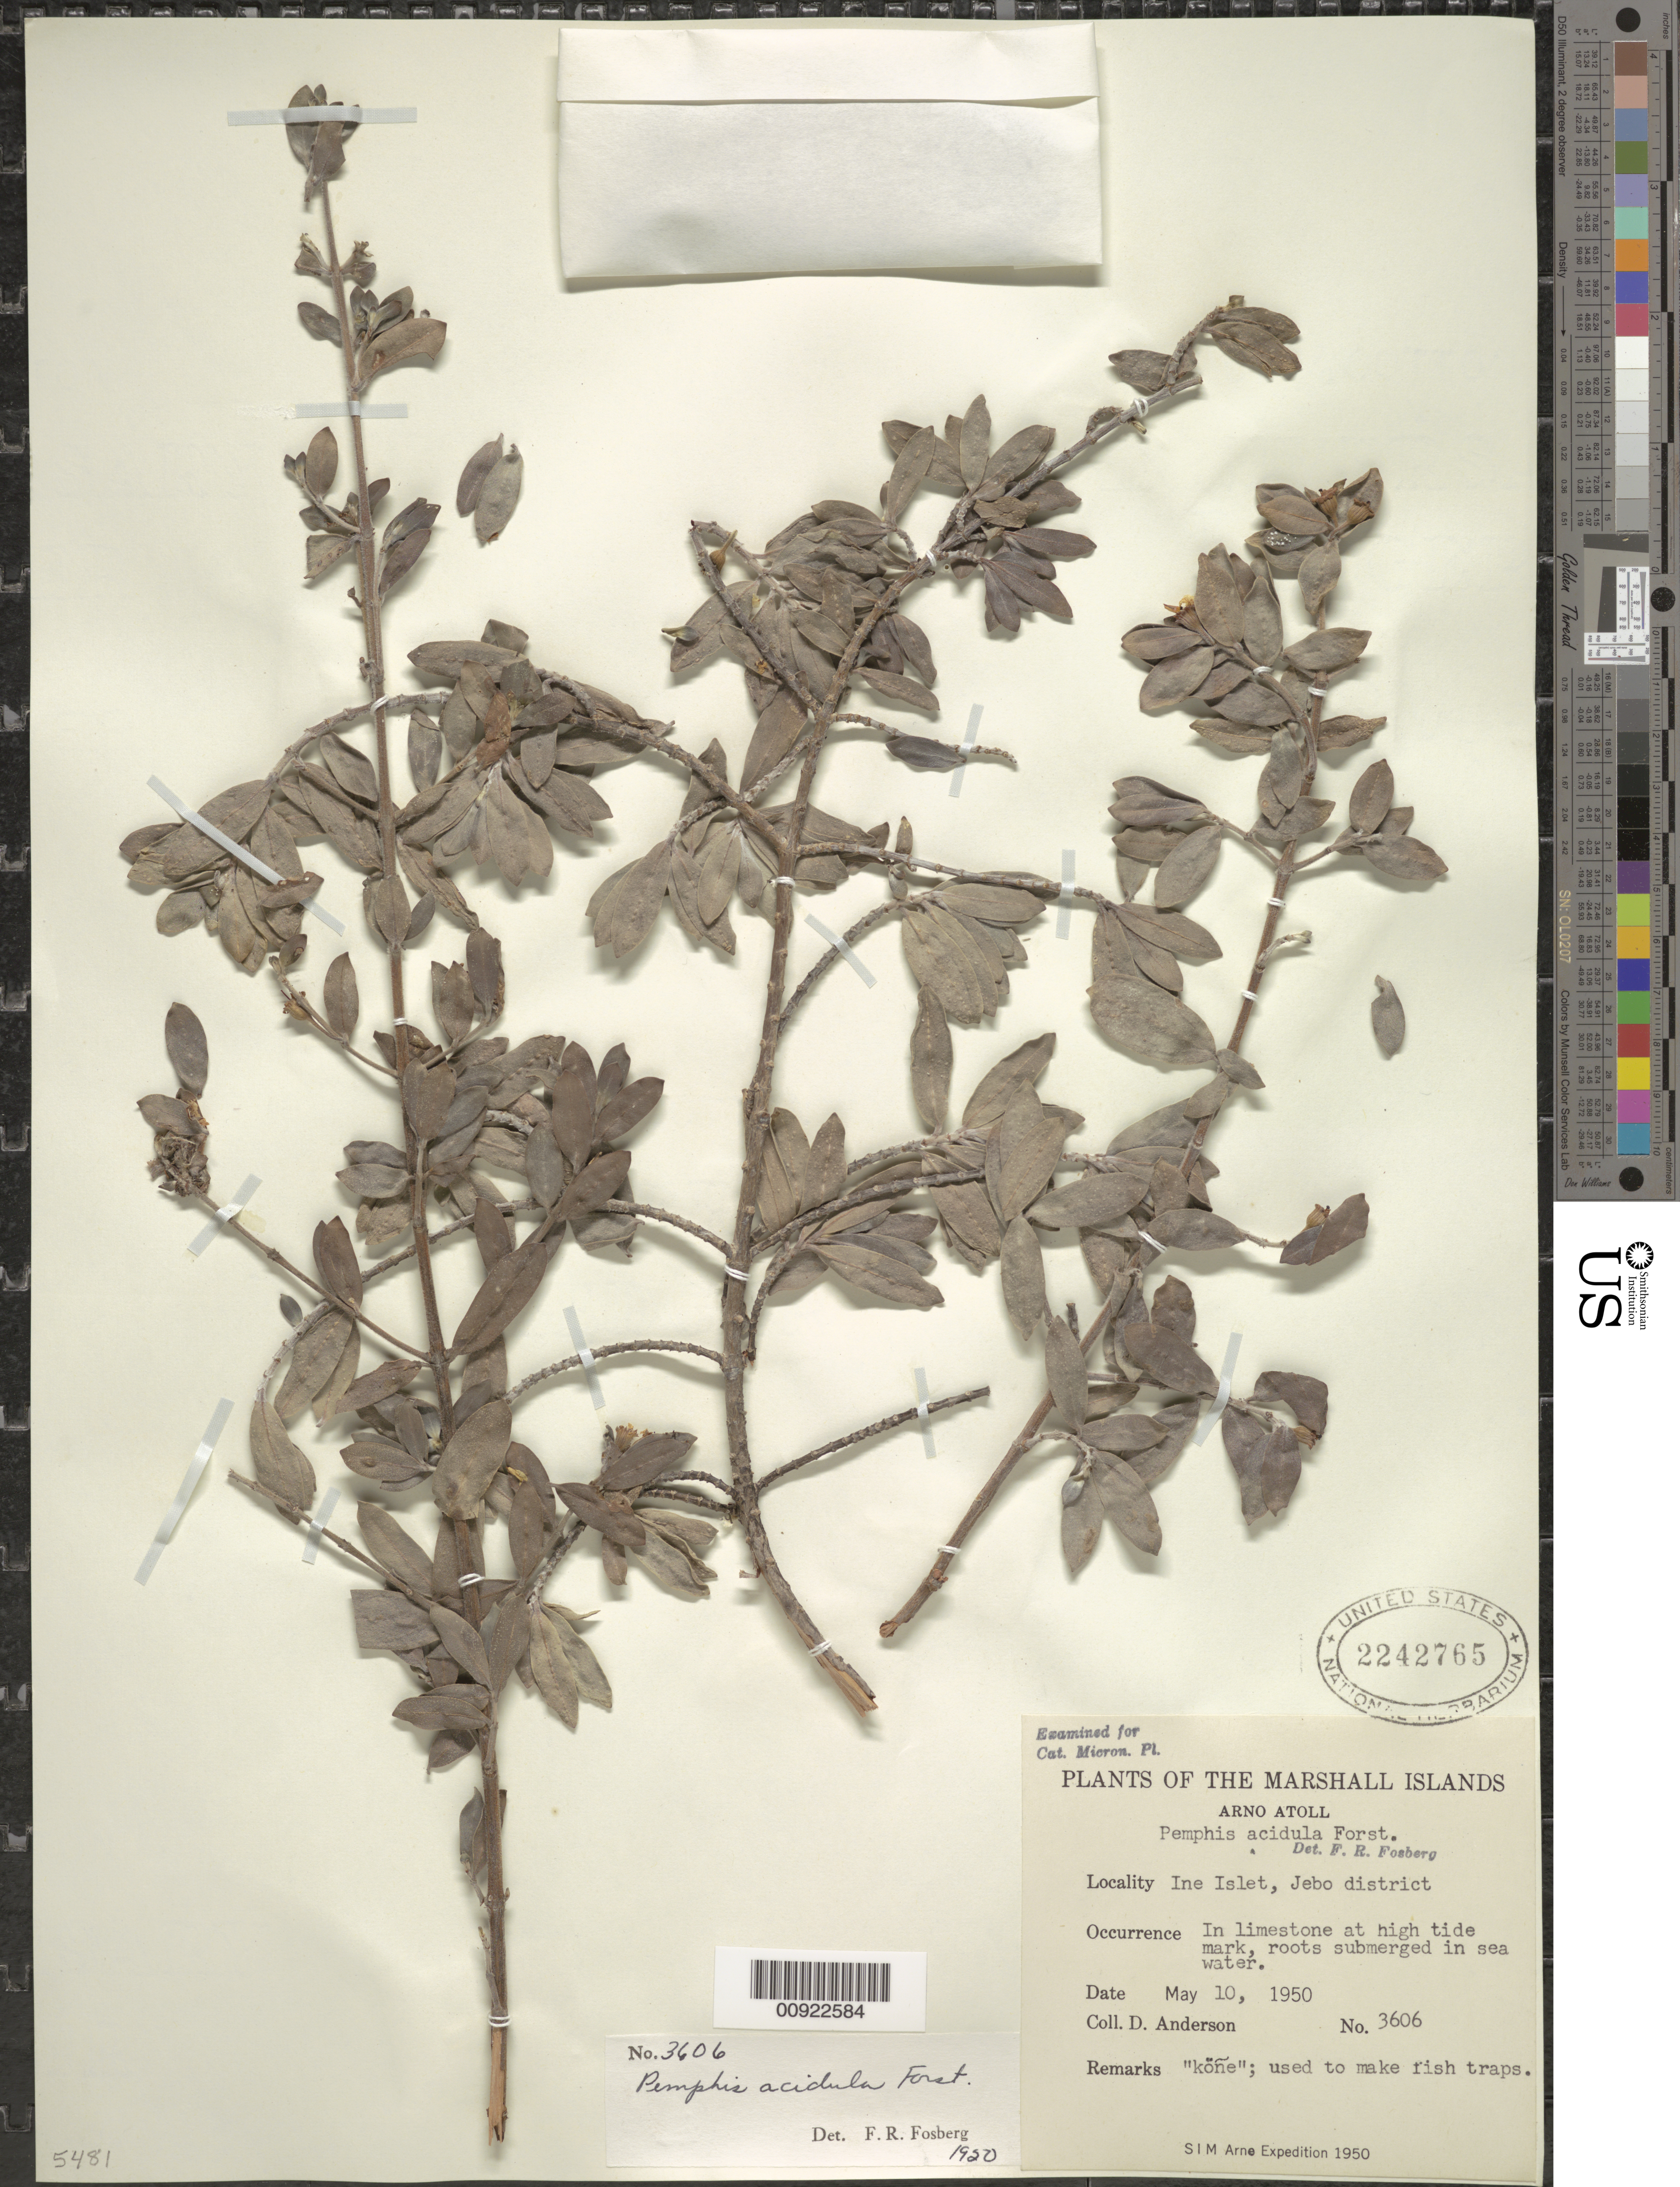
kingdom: Plantae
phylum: Tracheophyta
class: Magnoliopsida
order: Myrtales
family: Lythraceae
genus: Pemphis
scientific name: Pemphis acidula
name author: J.R. Forst. & G. Forst.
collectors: D. Anderson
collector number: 3606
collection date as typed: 10 May 1950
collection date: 1950-05-10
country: Marshall Islands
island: Arno Atoll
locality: Ine Islet, Jebo district.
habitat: In limestone at high tide mark, roots submerged in sea water.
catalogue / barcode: US 2242765